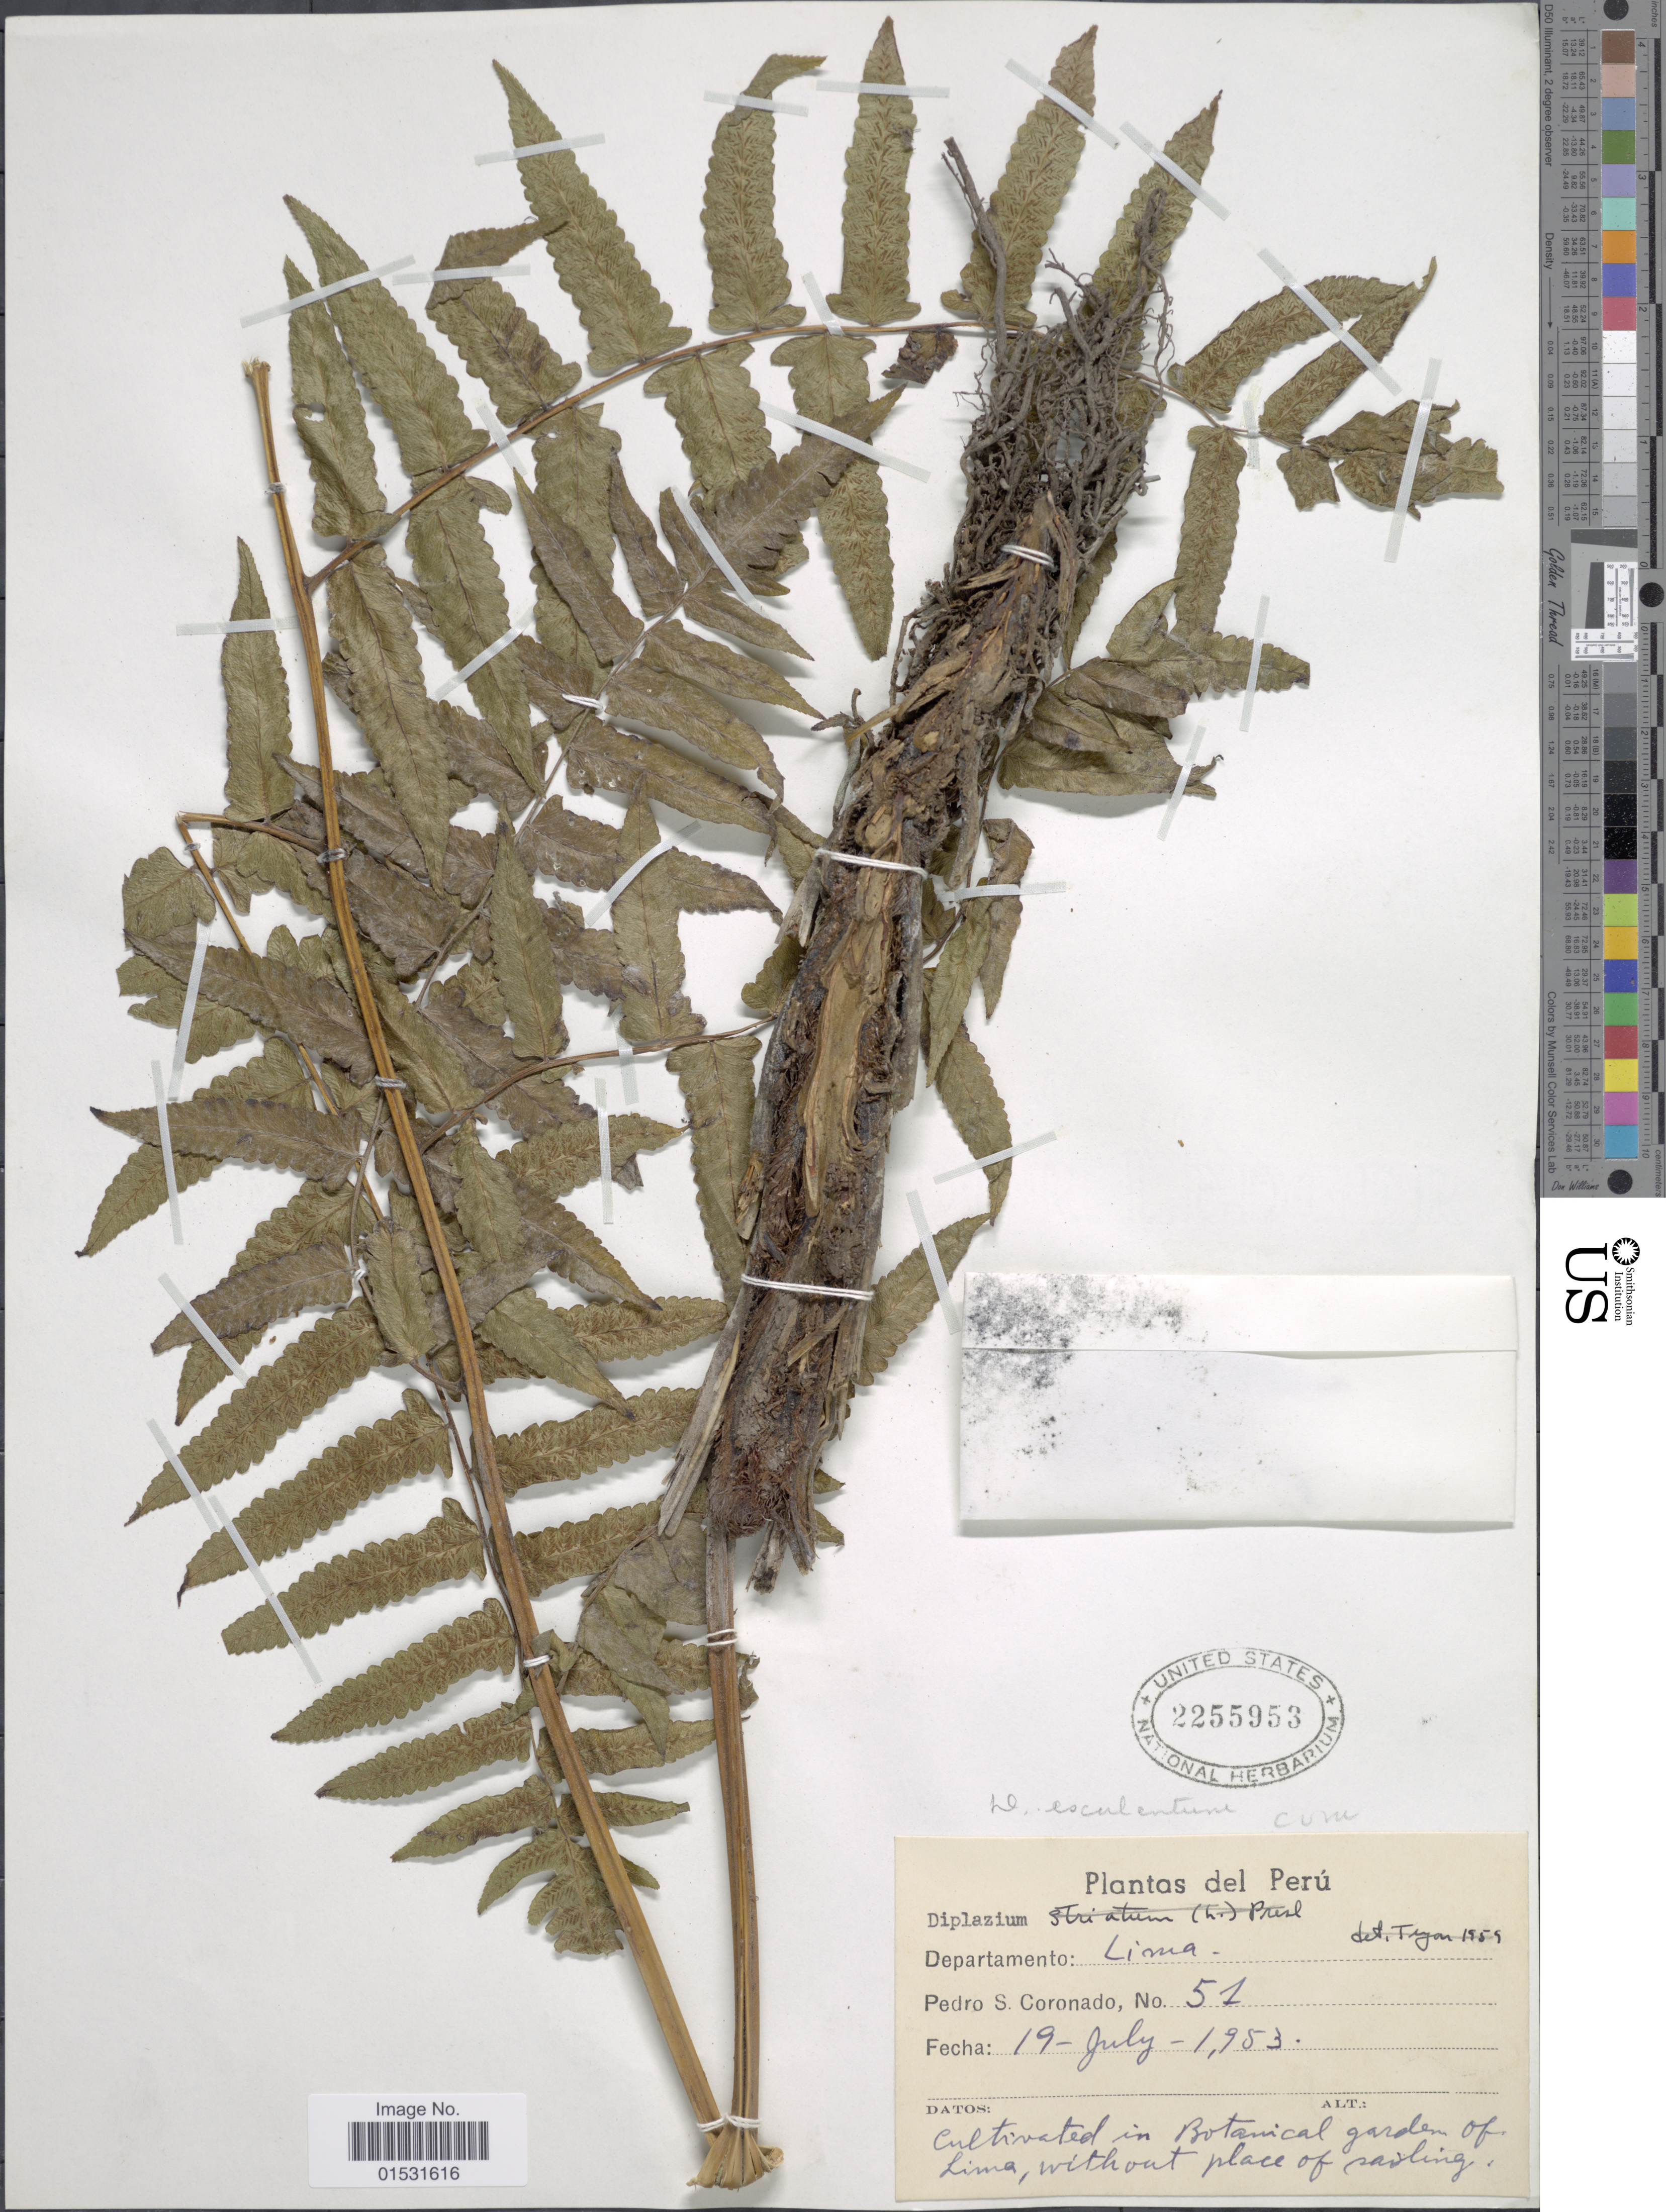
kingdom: Plantae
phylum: Tracheophyta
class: Polypodiopsida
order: Polypodiales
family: Athyriaceae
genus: Diplazium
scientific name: Diplazium esculentum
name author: (Retz.) Sw.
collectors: P. Coronado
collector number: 51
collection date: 1953-07-19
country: Peru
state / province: Lima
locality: Departamento Lima. Botanical garden of Lima.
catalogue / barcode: US 2255953